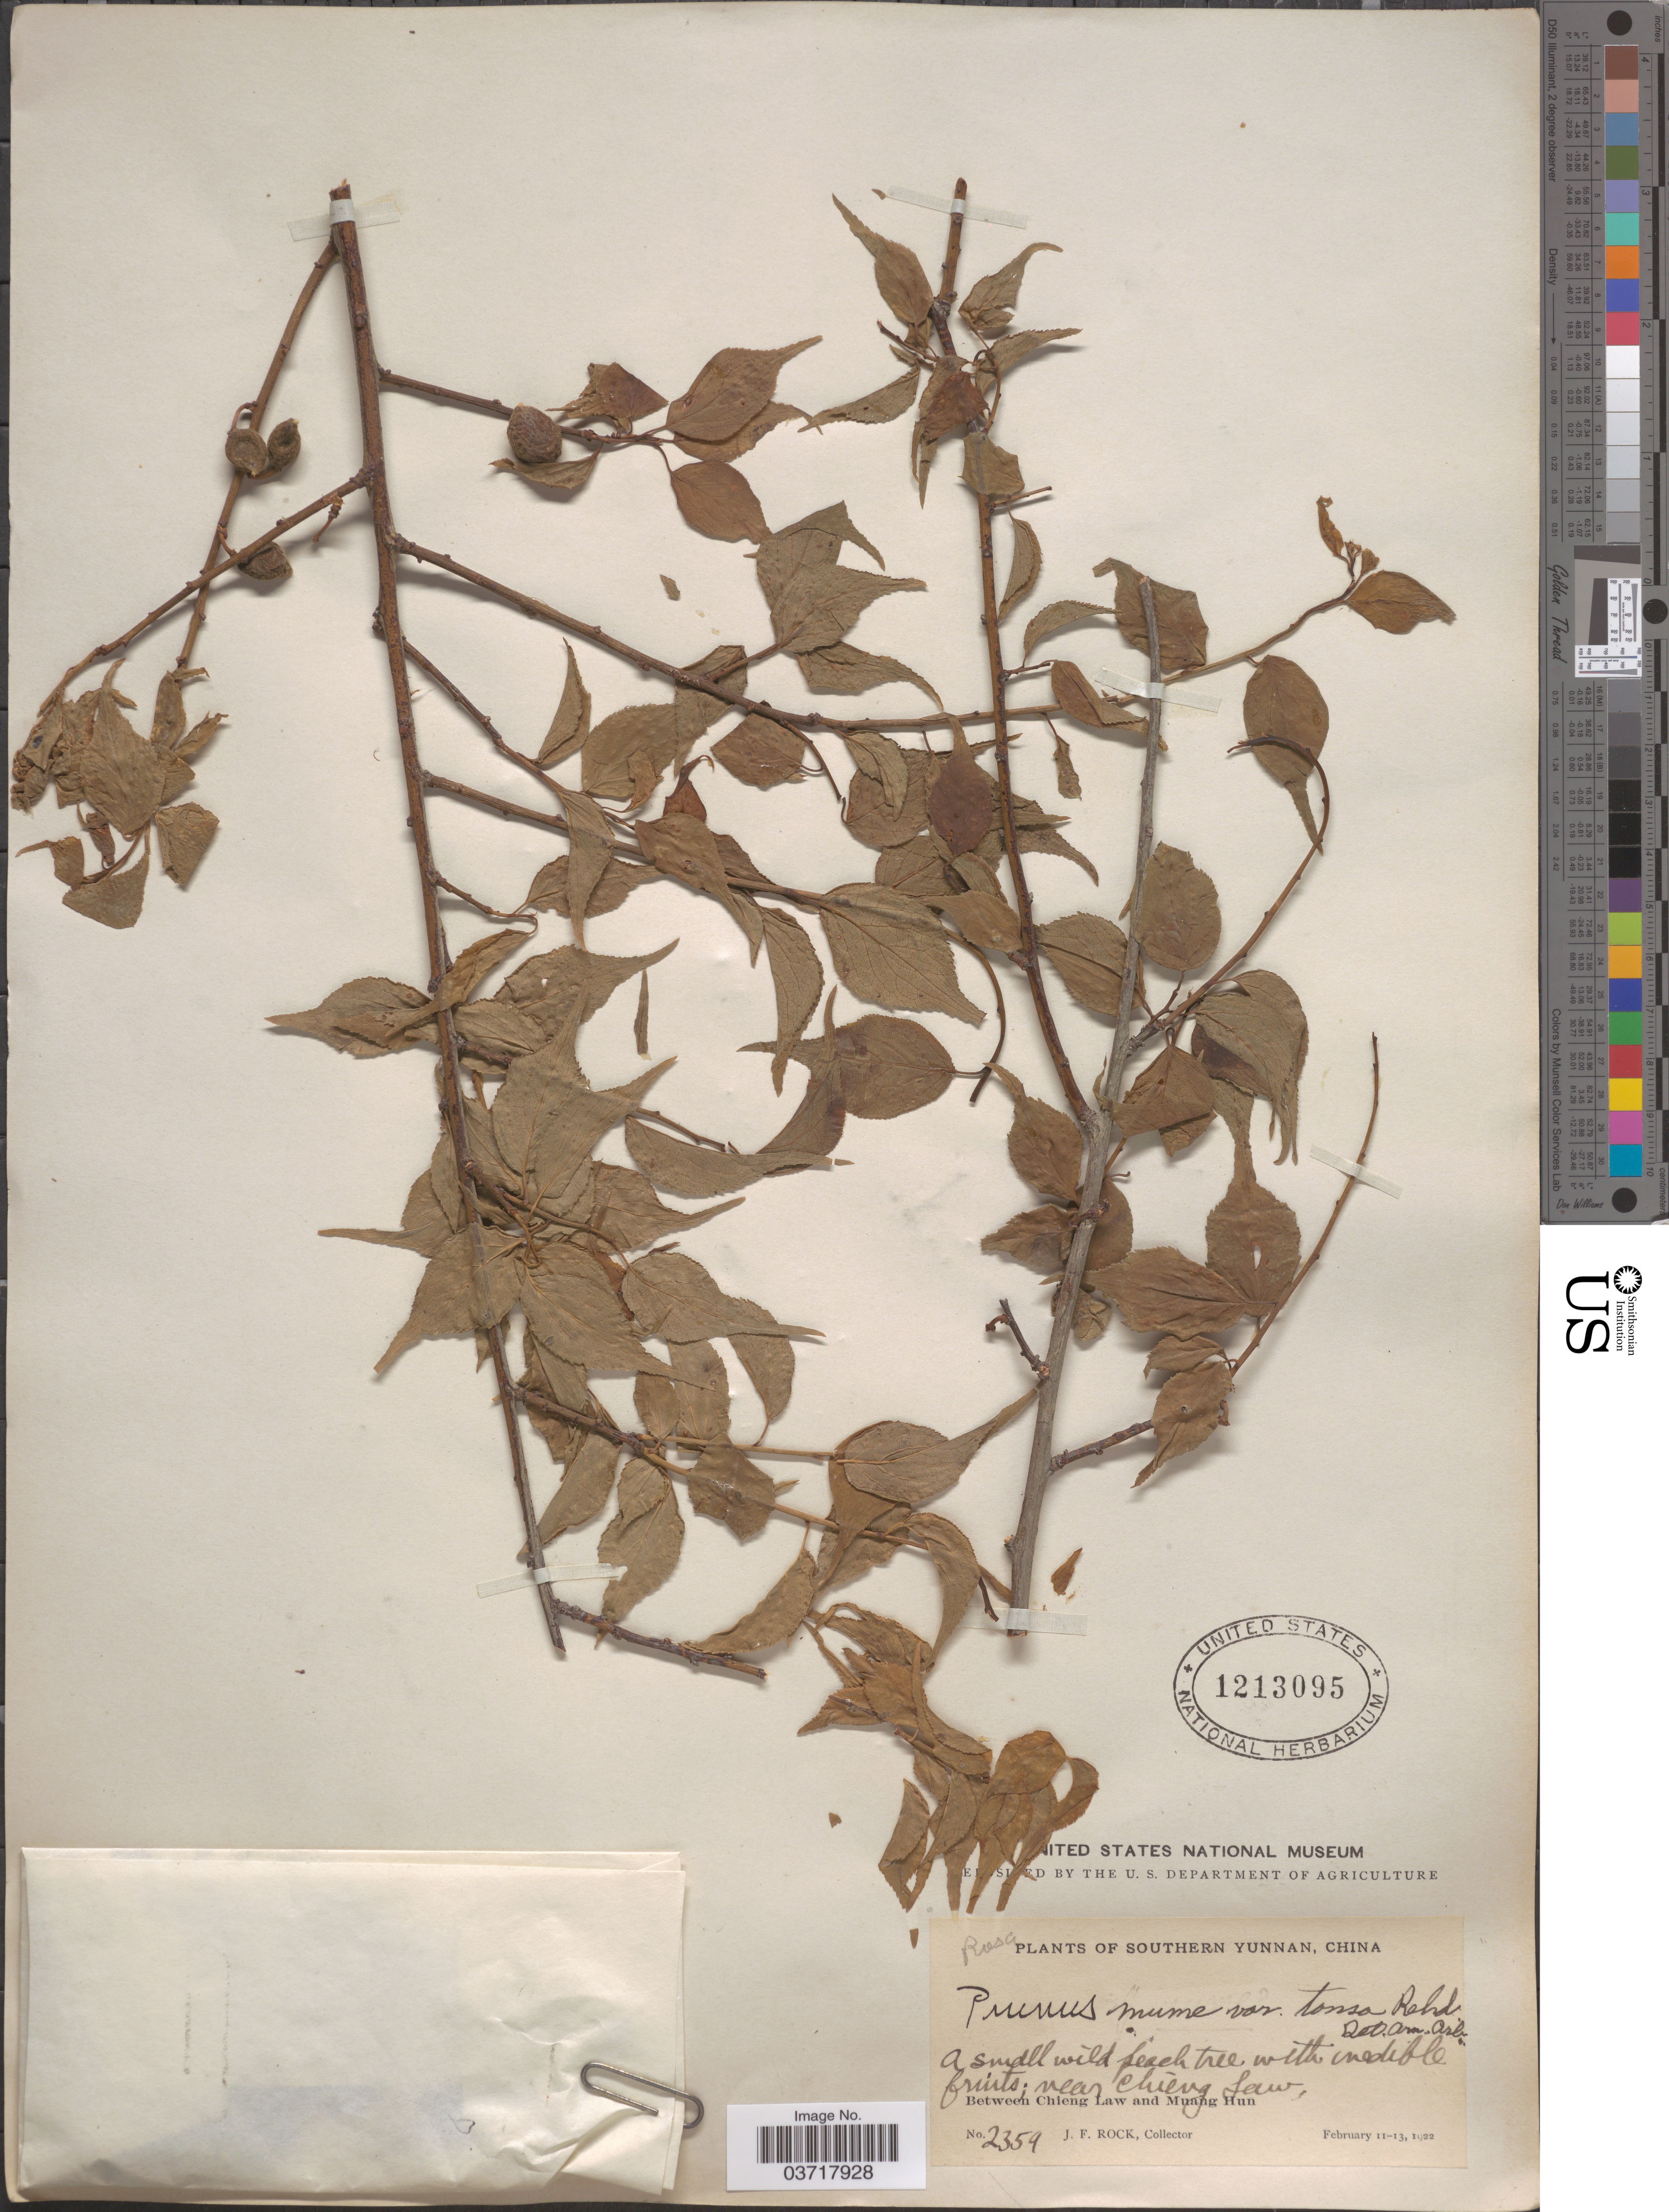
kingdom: Plantae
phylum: Tracheophyta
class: Magnoliopsida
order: Rosales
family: Rosaceae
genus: Prunus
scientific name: Prunus mume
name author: (Siebold) Siebold & Zucc.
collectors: J. Rock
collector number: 2359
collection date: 1922-02-11/1922-02-13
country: China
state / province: Yunnan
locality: Southern Yunnan. Near Chieng Law, Between Chieng Law and Muang Hun.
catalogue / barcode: US 1213095